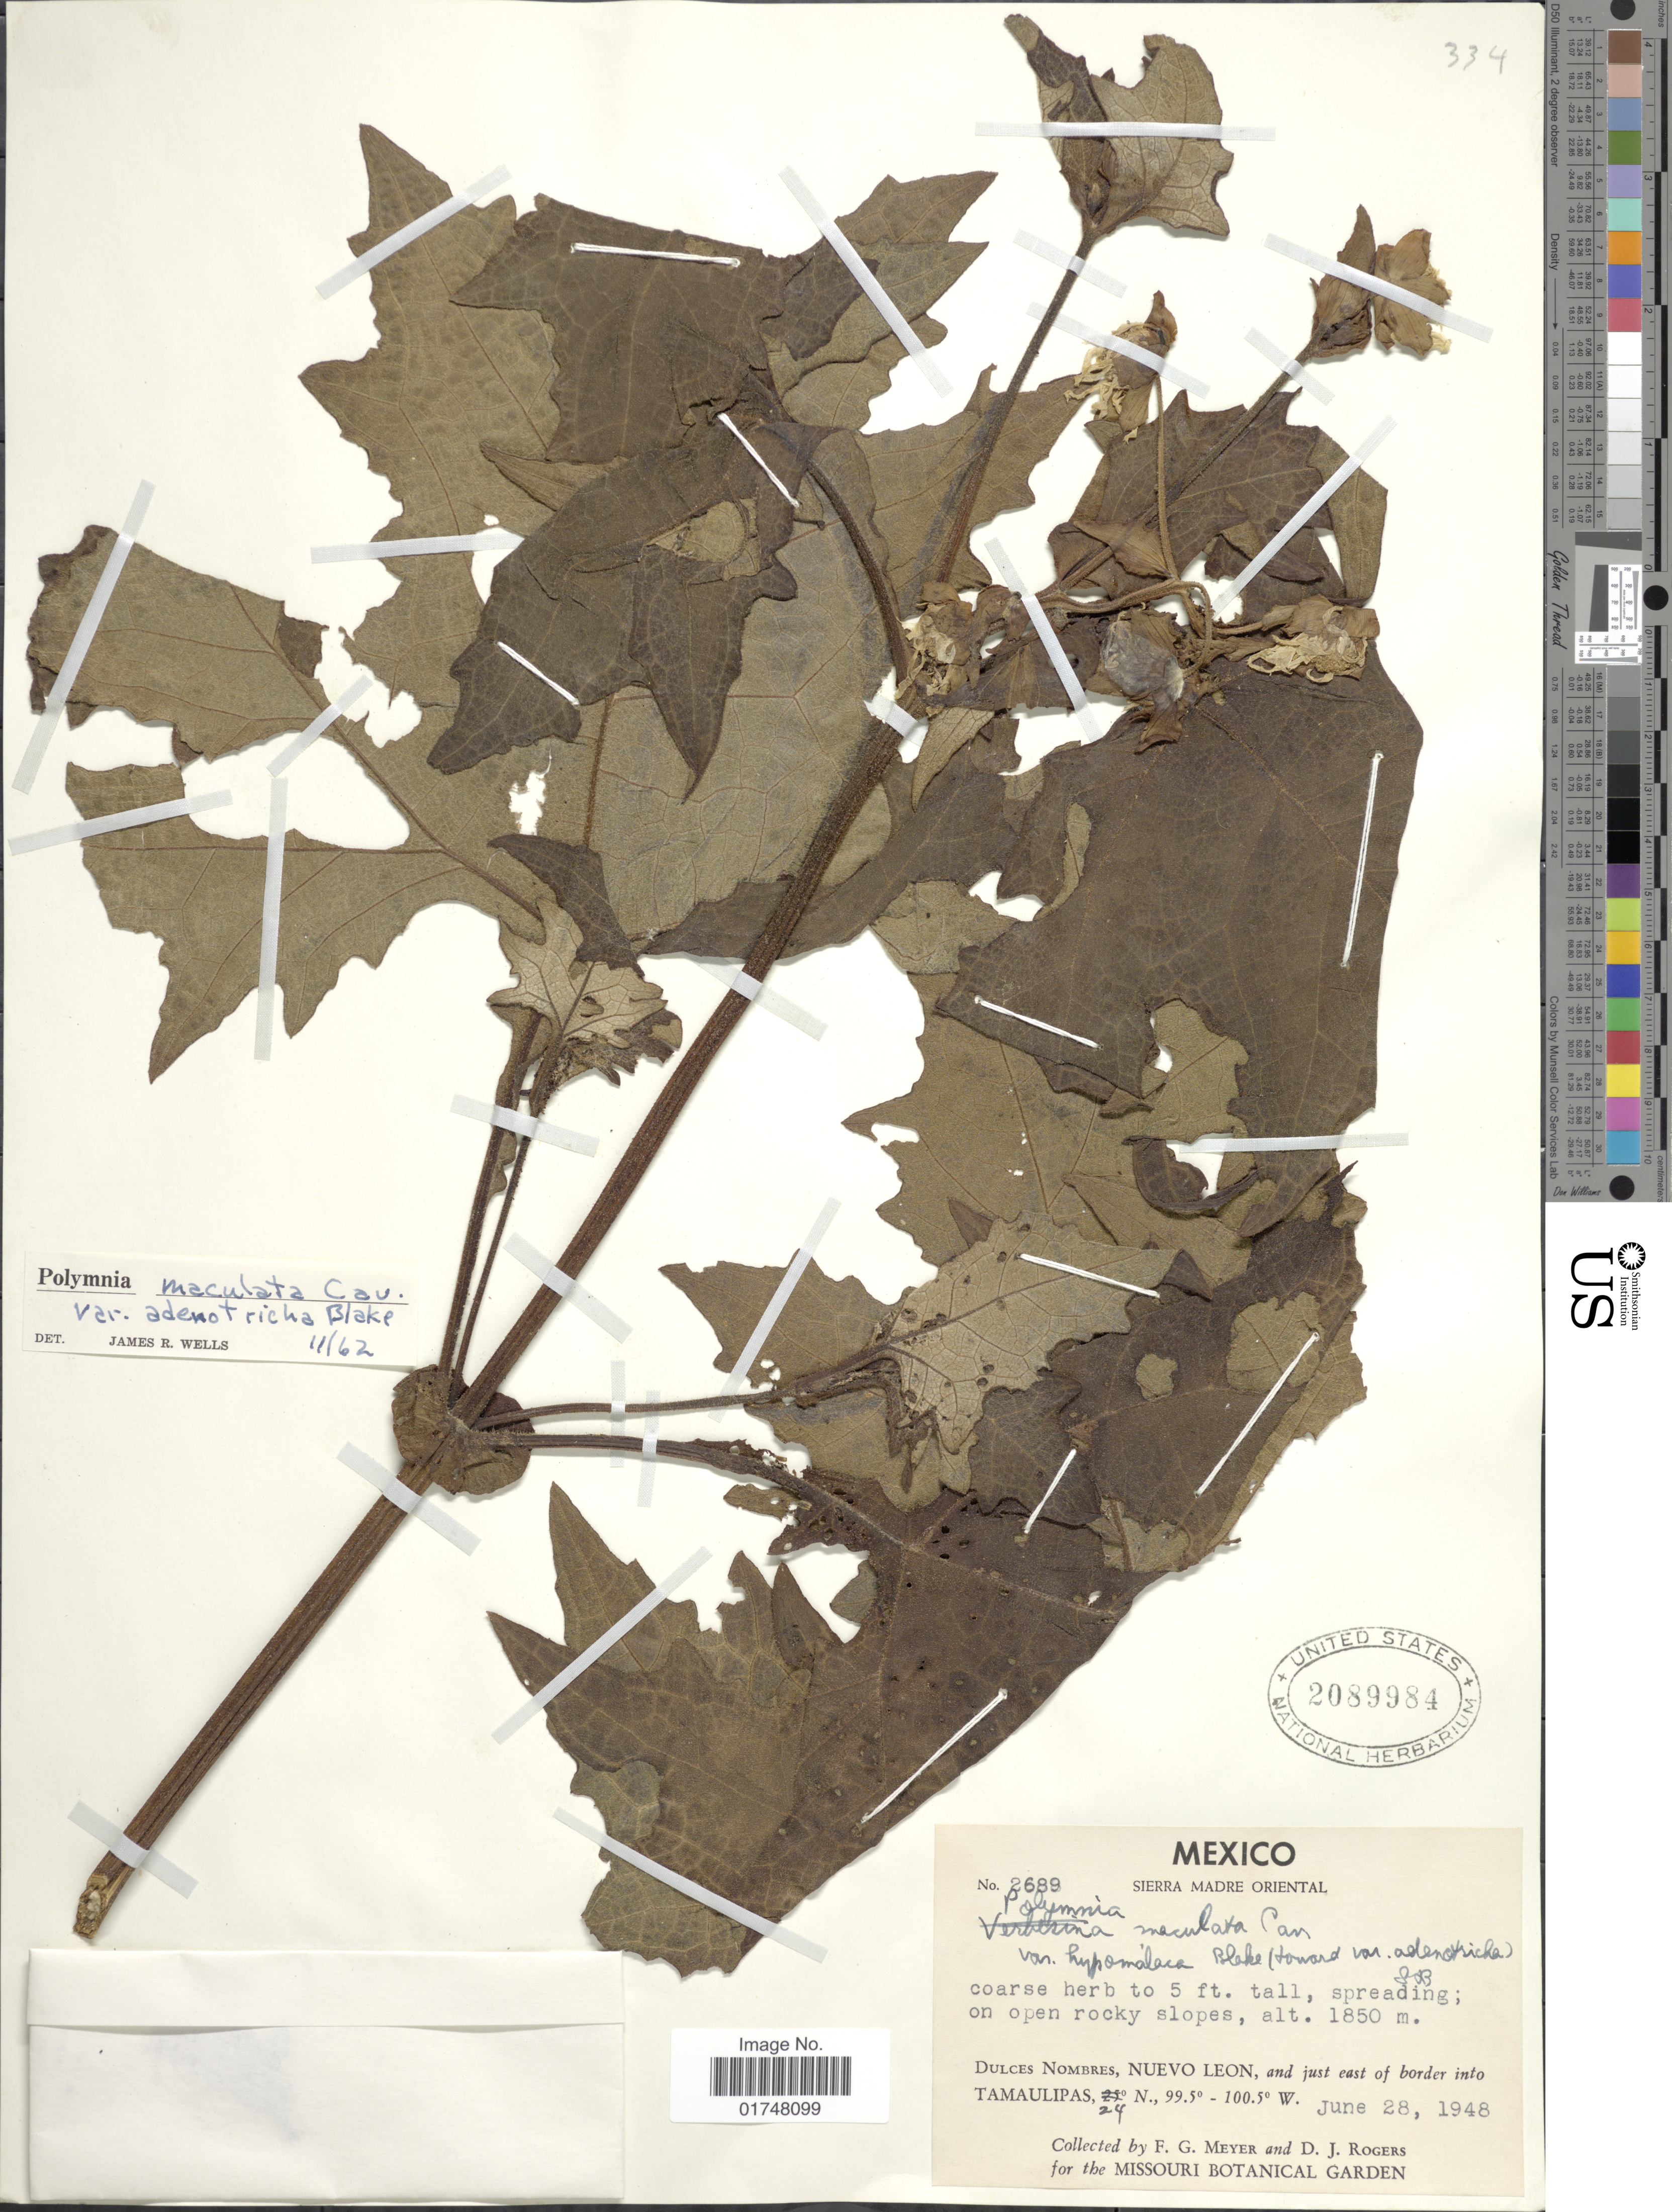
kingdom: Plantae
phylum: Tracheophyta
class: Magnoliopsida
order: Asterales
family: Asteraceae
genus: Smallanthus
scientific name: Smallanthus maculatus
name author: (Cav.) H. Rob.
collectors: F. G. Meyer & D. J. Rogers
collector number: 2689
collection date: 1948-06-28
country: Mexico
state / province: Nuevo León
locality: Dulces Nombres, and just east of border into Tamaulipas. Sierra Madre Oriental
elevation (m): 1850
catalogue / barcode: US 2089984